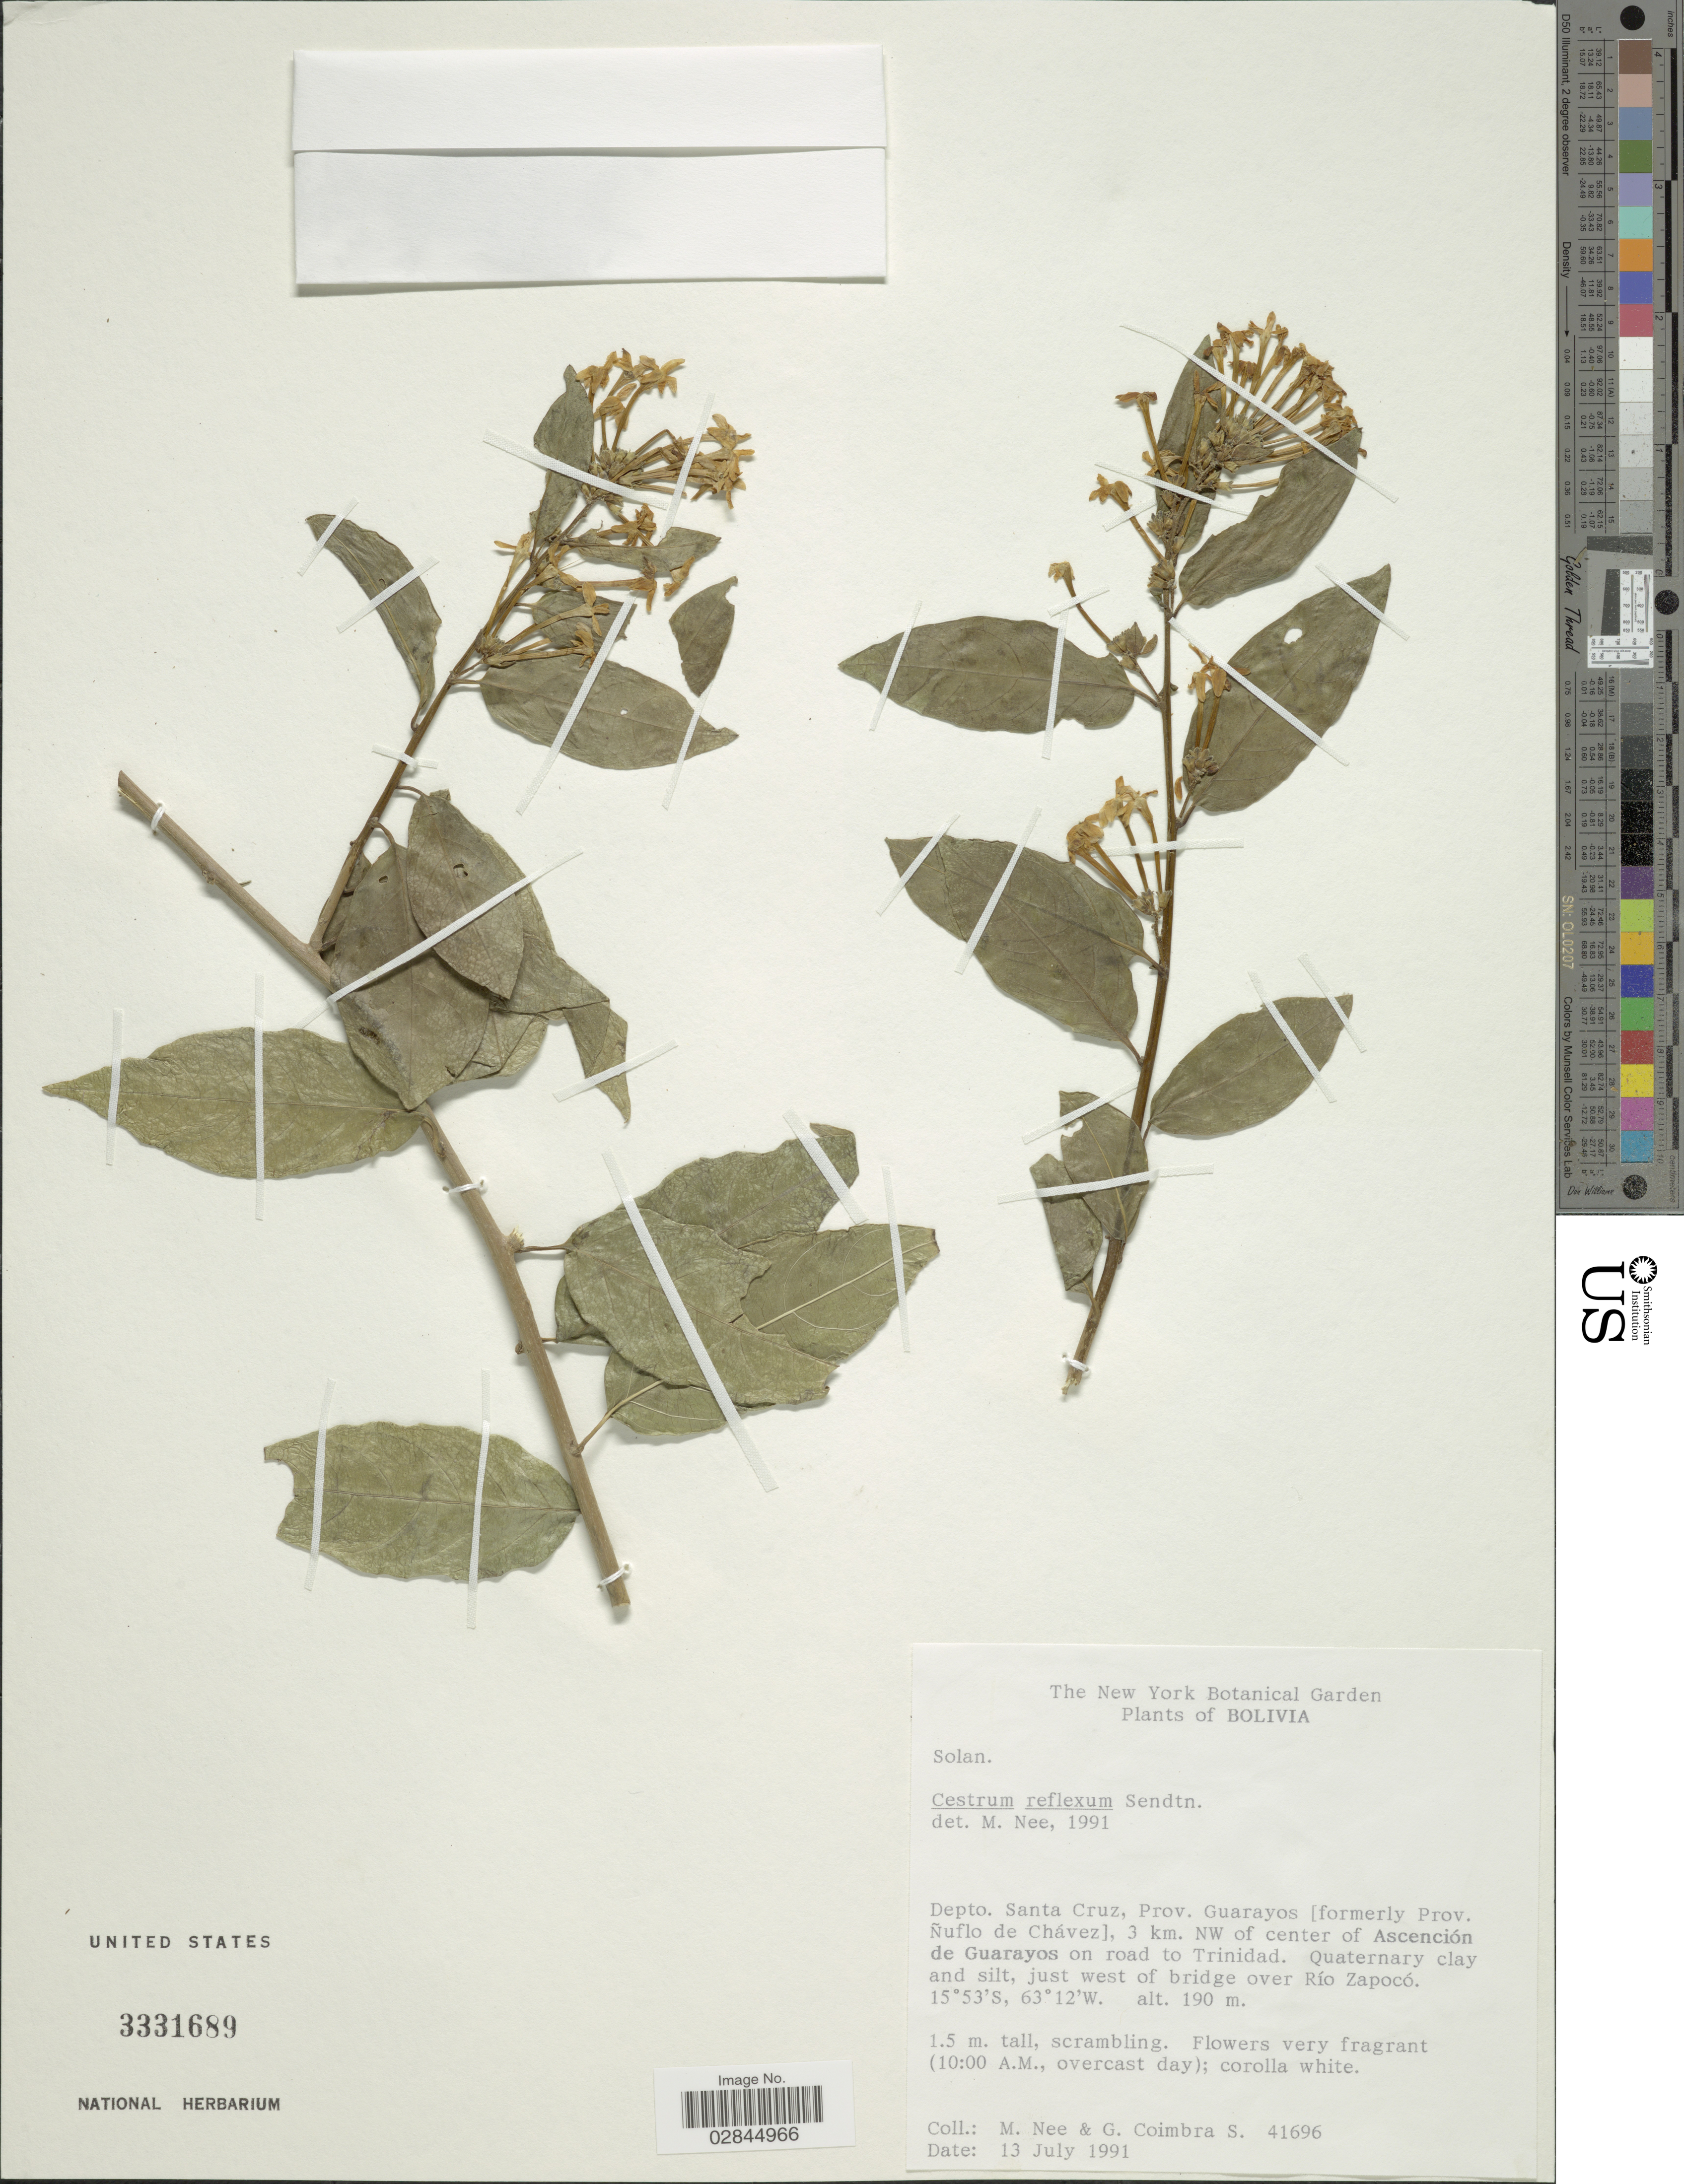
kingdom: Plantae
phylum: Tracheophyta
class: Magnoliopsida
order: Solanales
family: Solanaceae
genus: Cestrum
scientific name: Cestrum reflexum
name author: Sendtn.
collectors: M. Nee & G. Coimbra S.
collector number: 41696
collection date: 1991-07-13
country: Bolivia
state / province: Santa Cruz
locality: Depto. Santa Cruz, Prov. Guarayos [formerly Prov. Ñuflo de Chávez], 3 km. NW of center of Ascención de Guarayos on road to Trinidad. Just west of bridge over Río Zapocó.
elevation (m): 190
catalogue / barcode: US 3331689